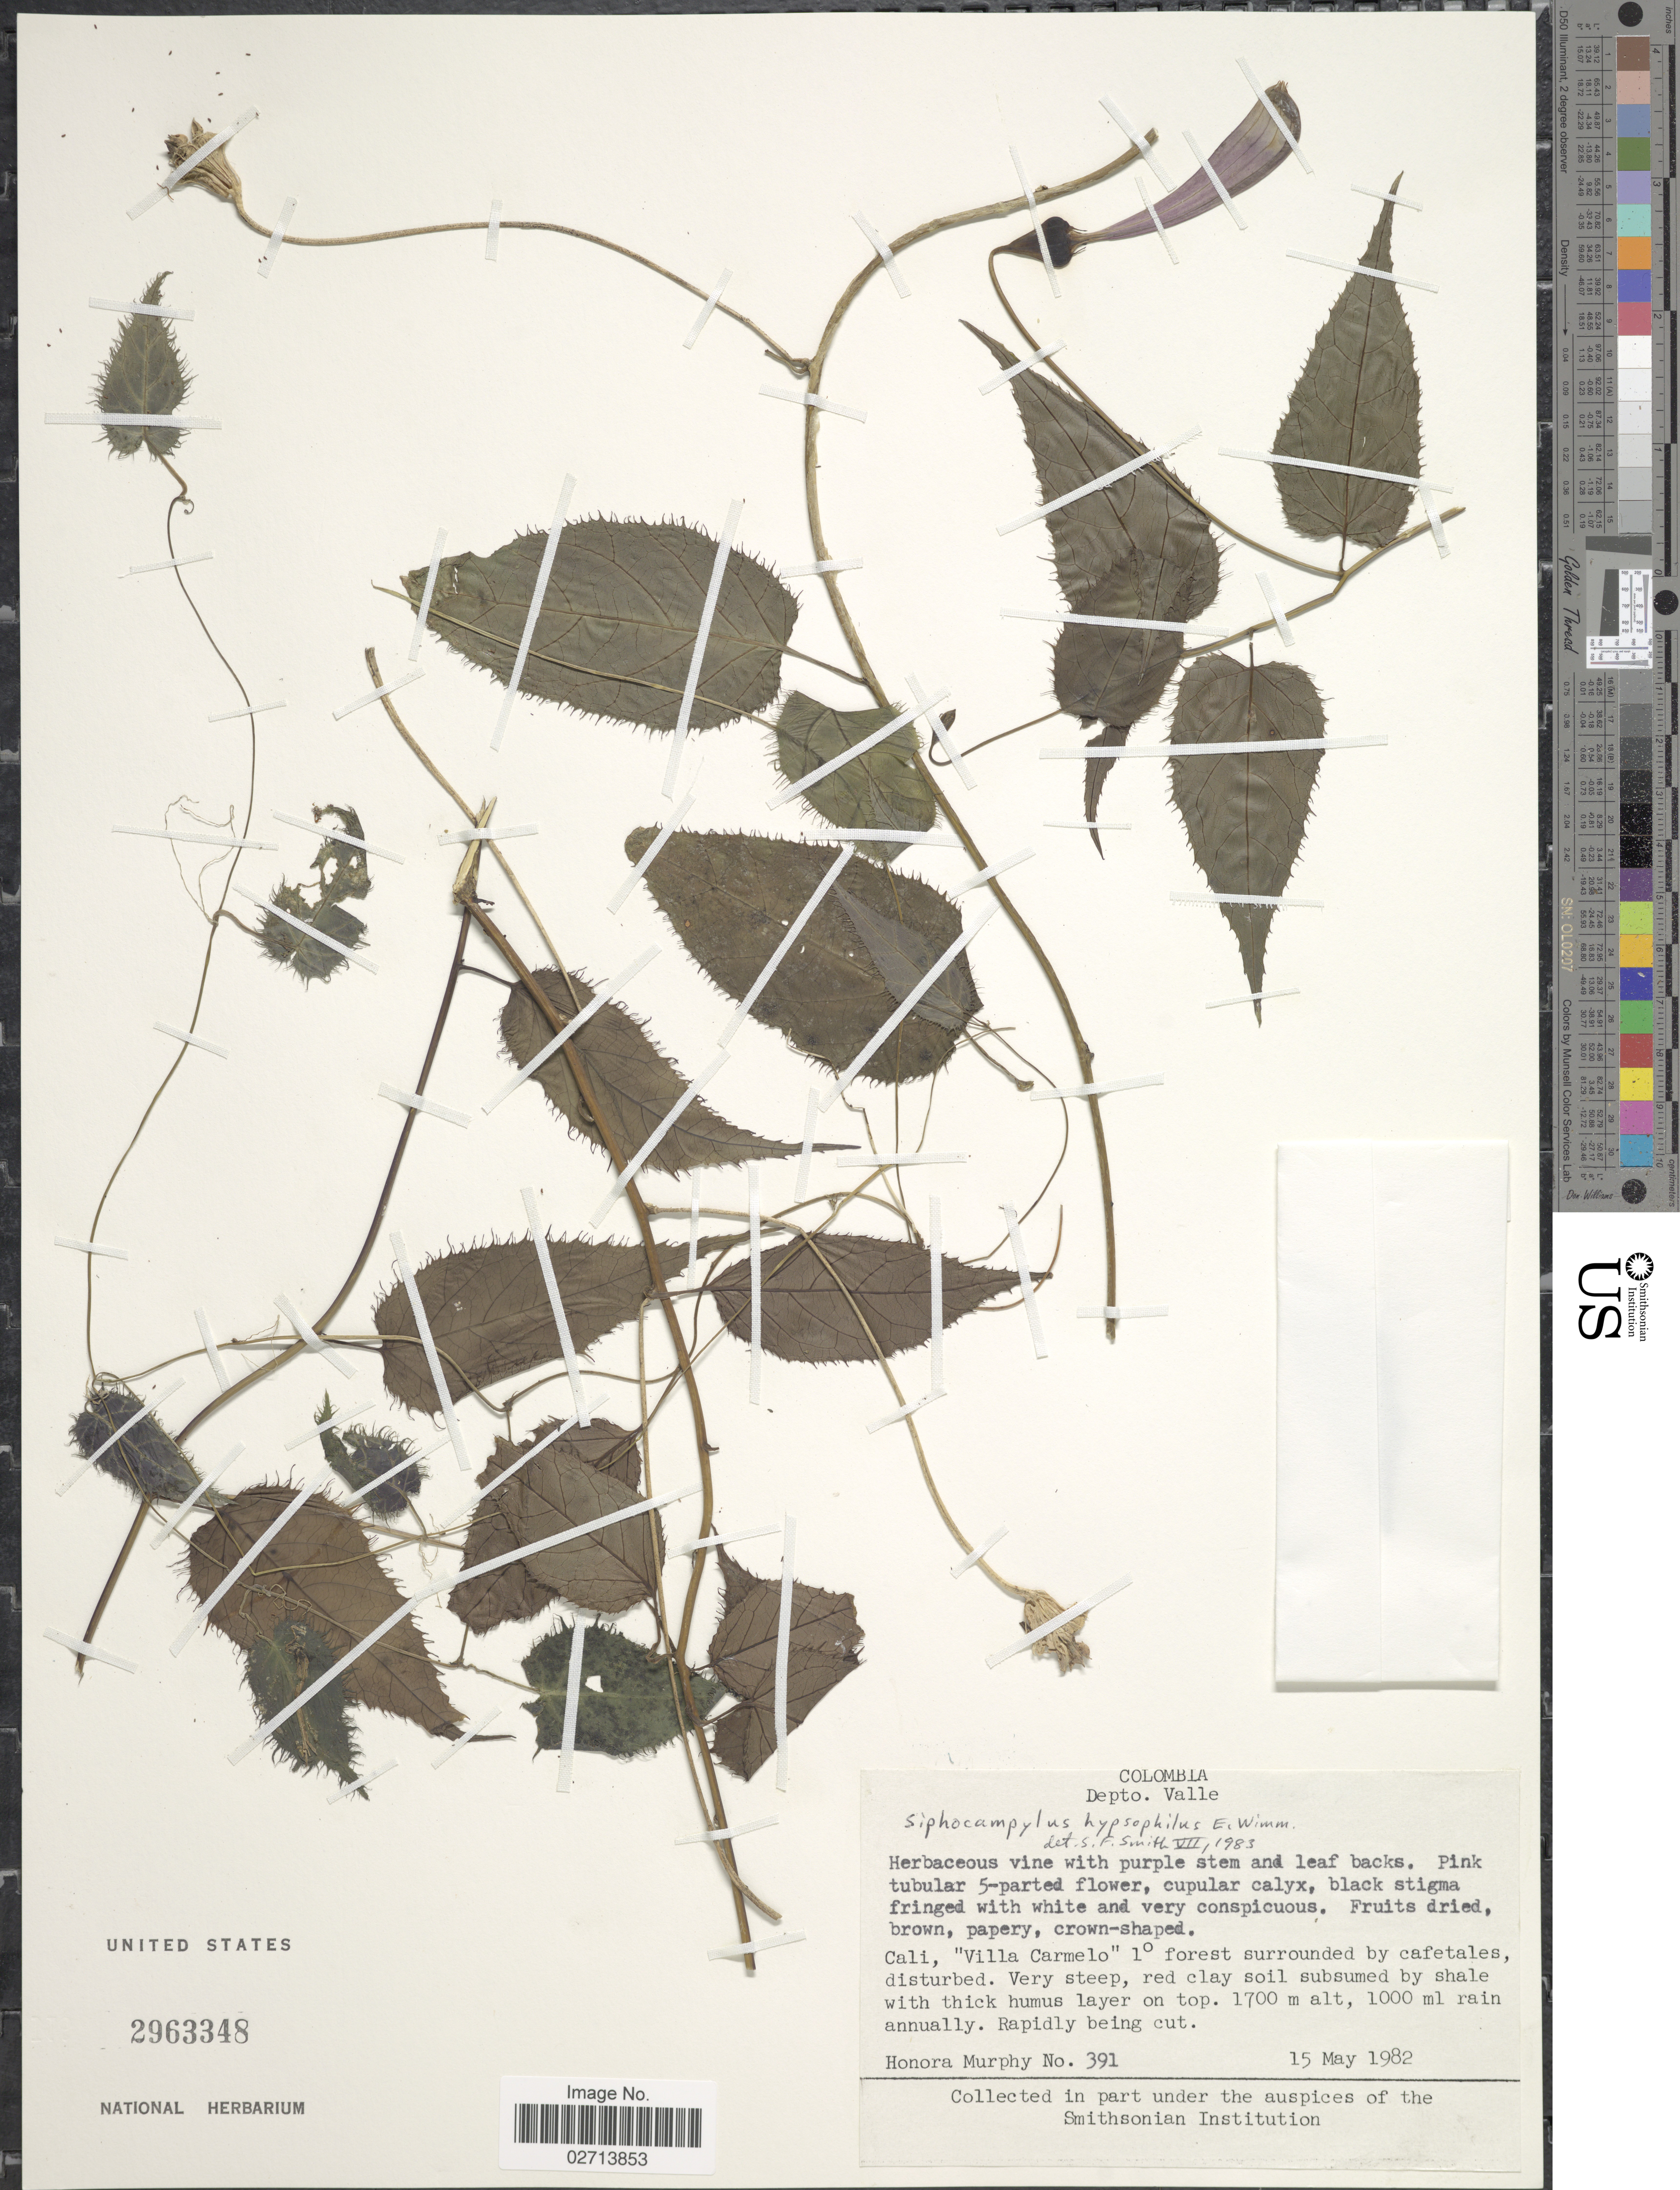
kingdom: Plantae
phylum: Tracheophyta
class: Magnoliopsida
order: Asterales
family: Campanulaceae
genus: Siphocampylus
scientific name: Siphocampylus hypsophilus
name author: E. Wimm.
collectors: H. Murphy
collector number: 391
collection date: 1982-05-15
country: Colombia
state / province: Valle del Cauca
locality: Depto. Valle, Cali, 'Villa Carmelo' 1° forest surrounded by cafetales, disturbed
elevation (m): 1700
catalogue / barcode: US 2963348